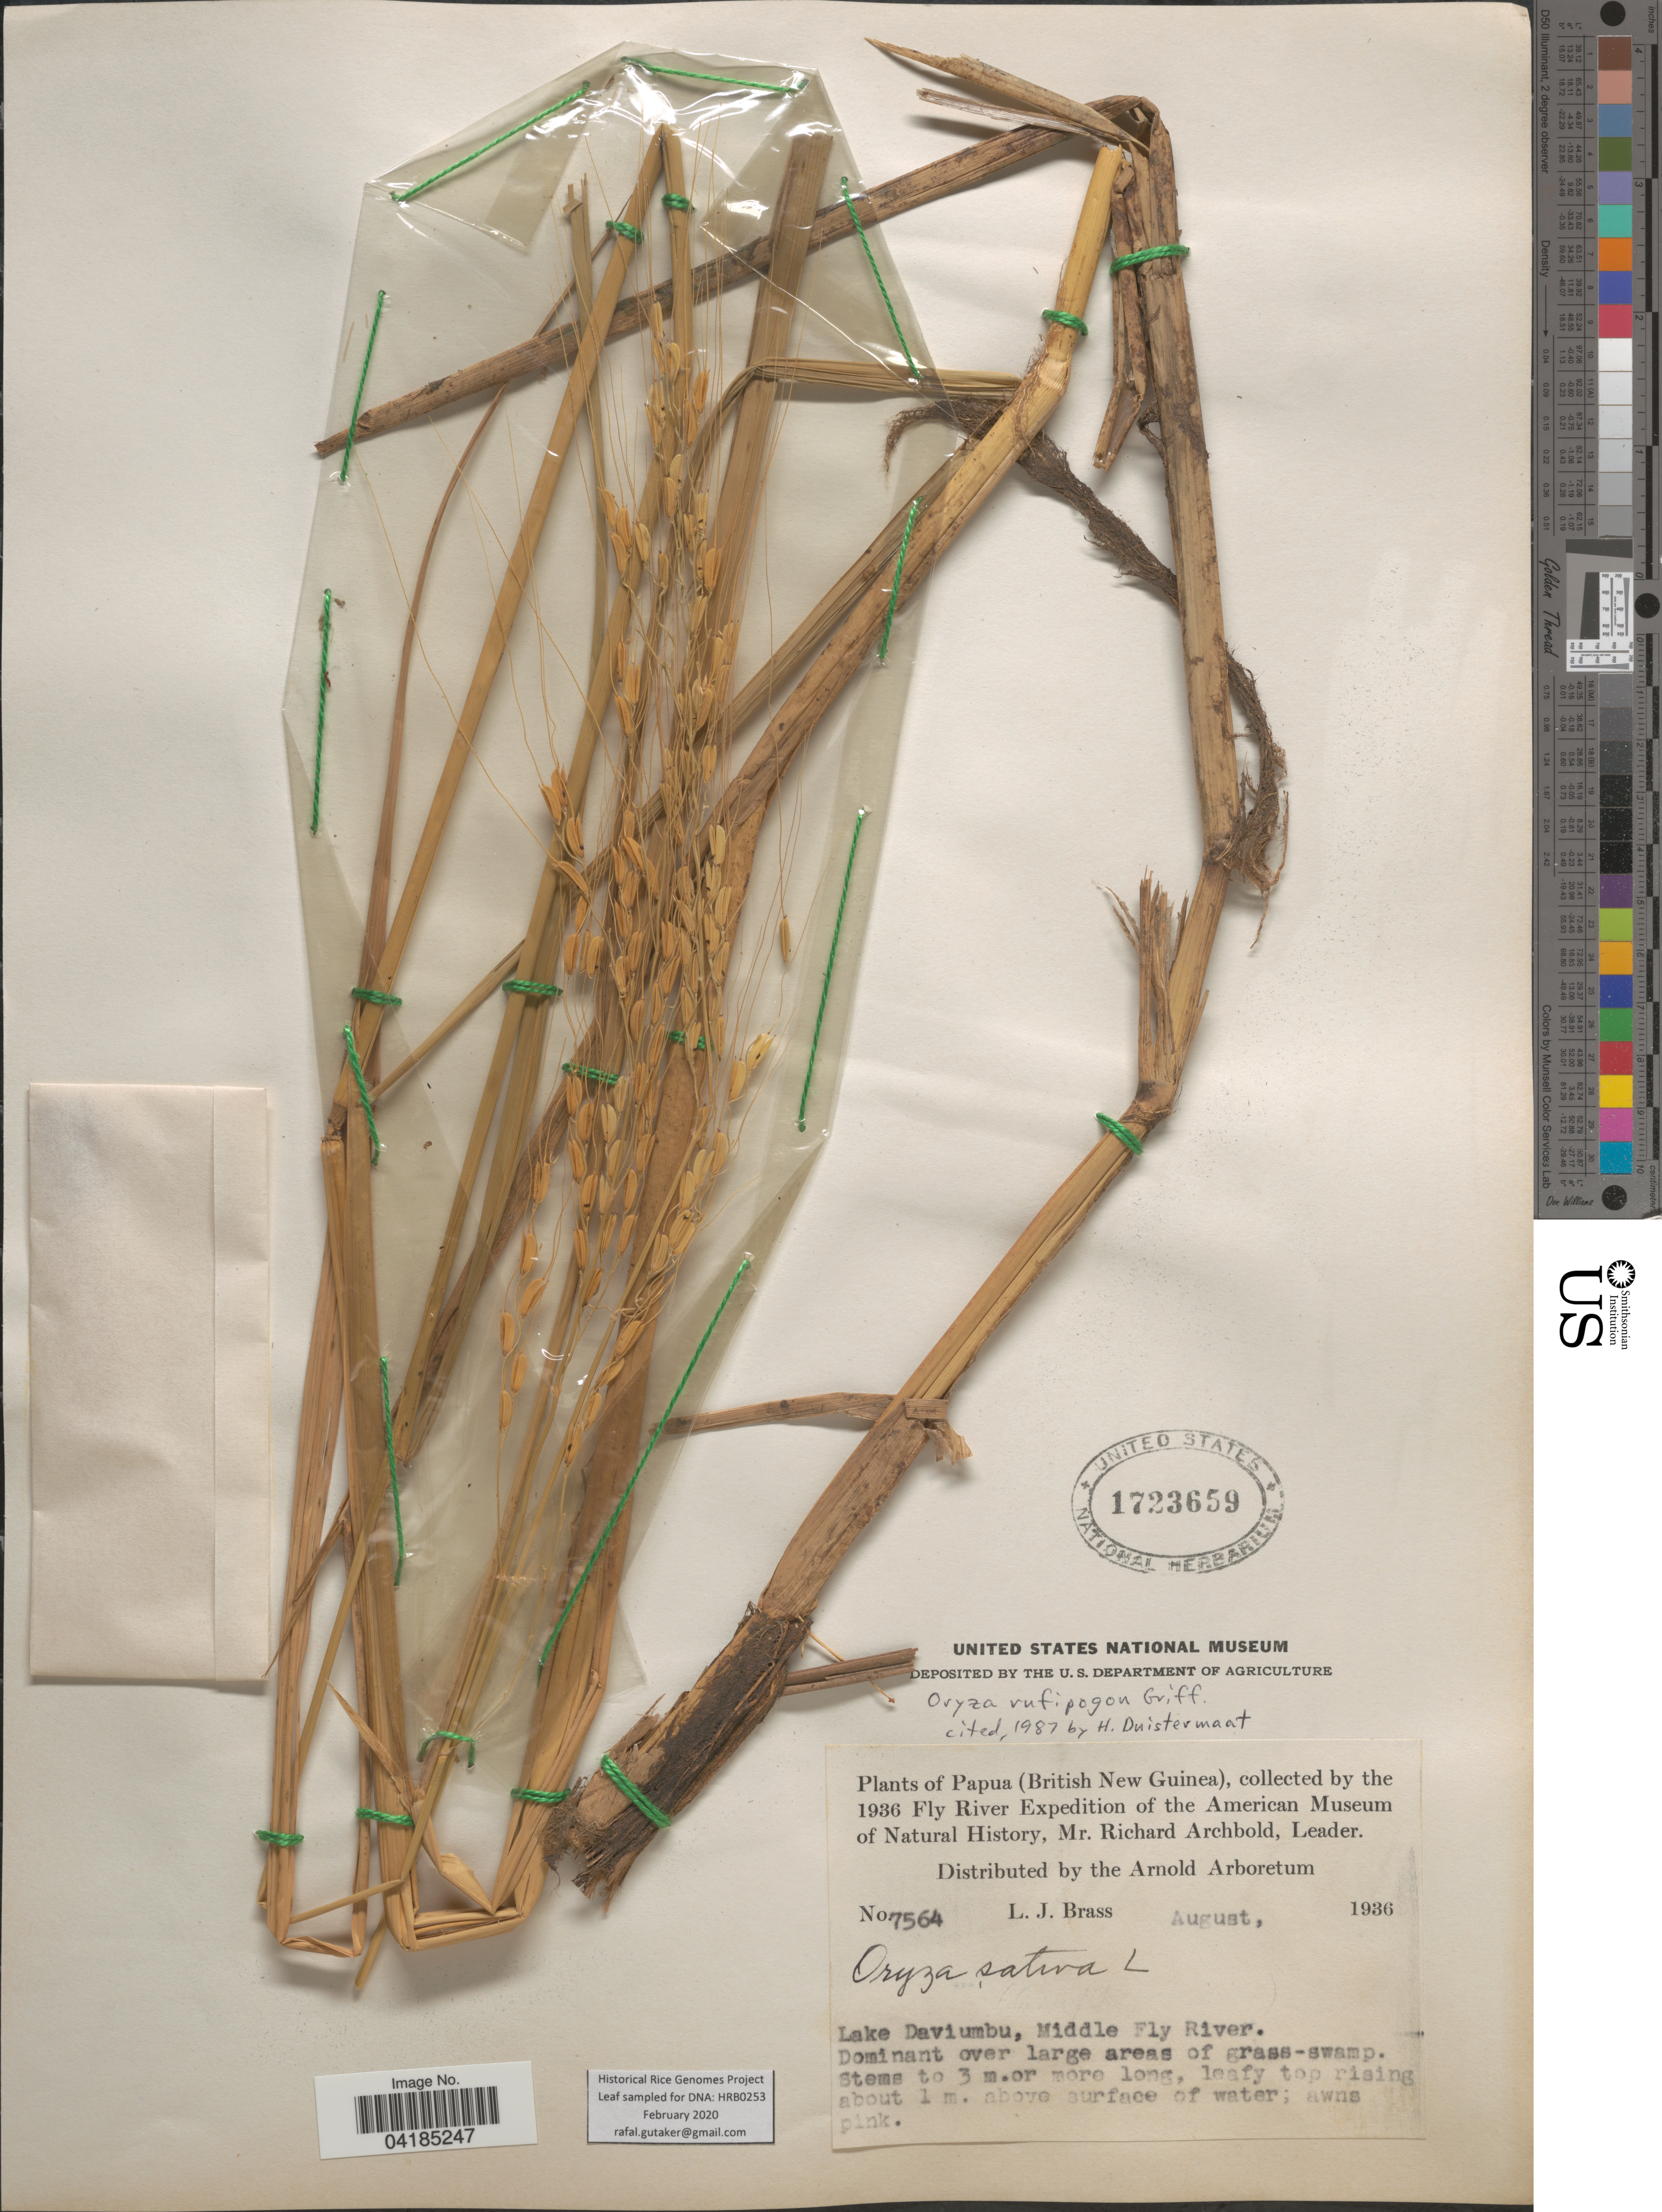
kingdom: Plantae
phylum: Tracheophyta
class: Liliopsida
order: Poales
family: Poaceae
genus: Oryza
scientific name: Oryza rufipogon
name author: Griffith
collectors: L. J. Brass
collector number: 7564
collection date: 1936-08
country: Papua New Guinea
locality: Papua (British New Guinea). The 1936 Fly River Expedition of the American Museum of Natural History. Lake Daviumbu, Middle Fly River.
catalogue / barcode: US 1723659